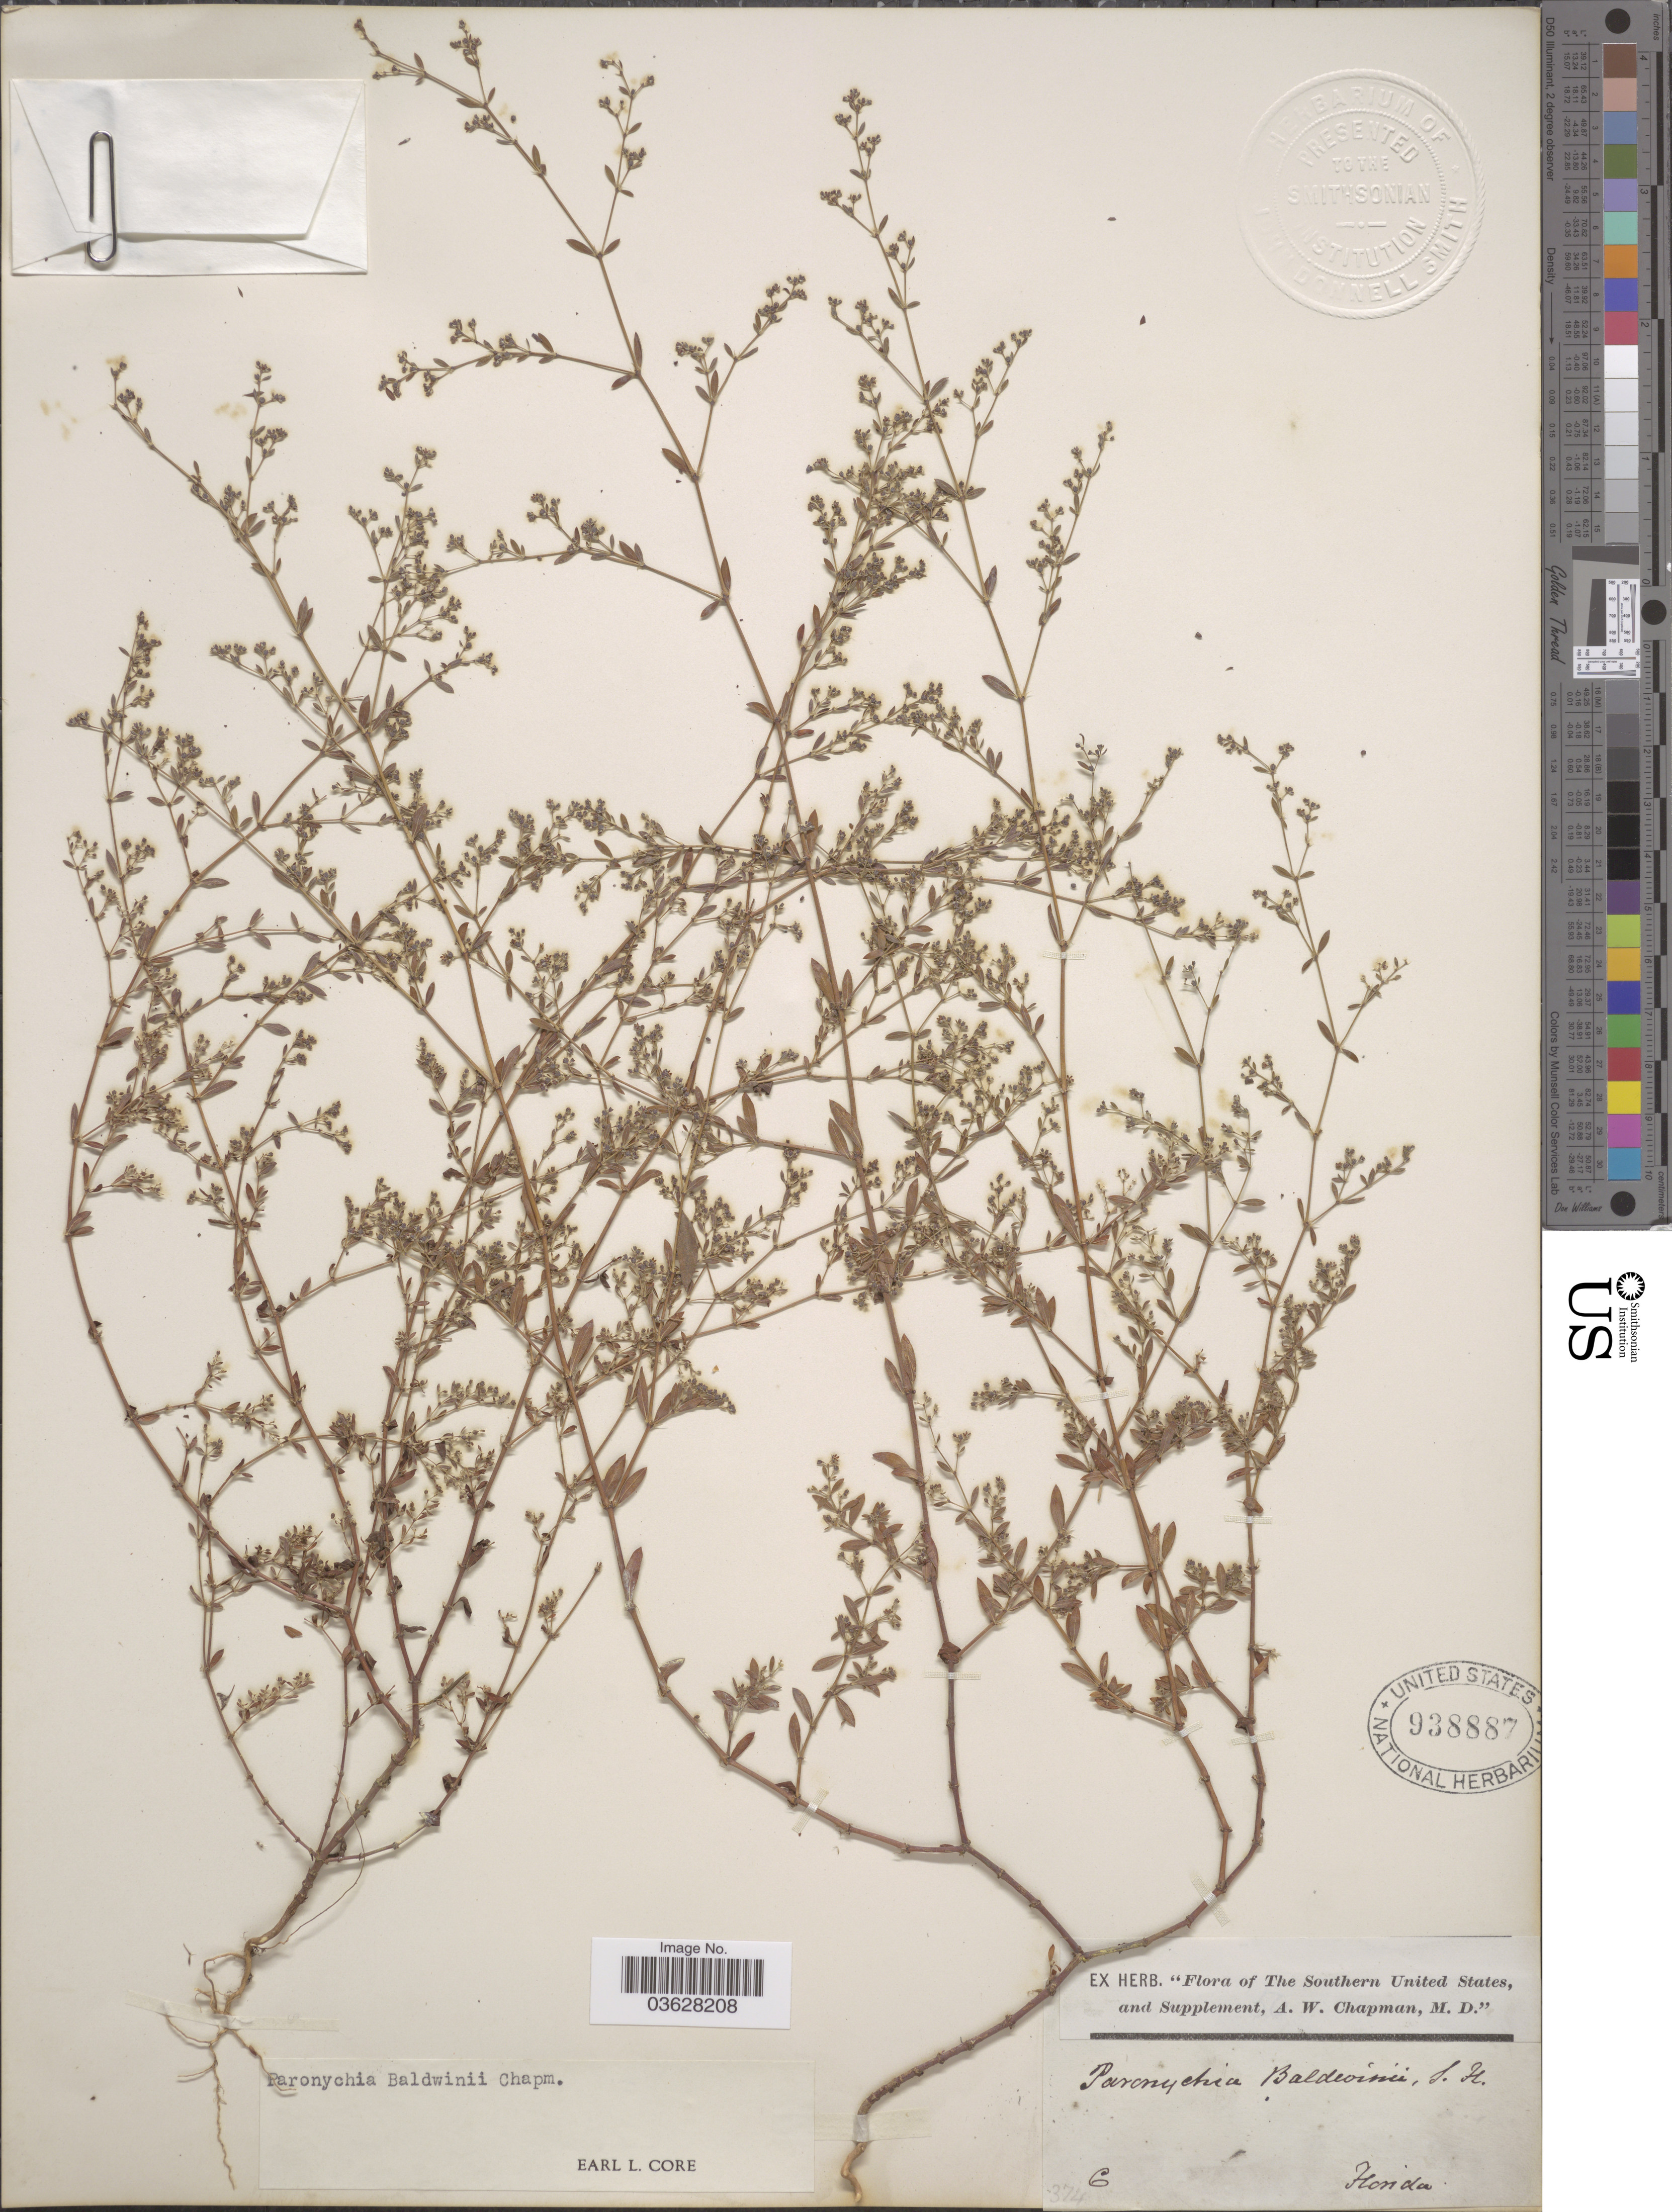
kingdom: Plantae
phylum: Tracheophyta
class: Magnoliopsida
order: Caryophyllales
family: Caryophyllaceae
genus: Paronychia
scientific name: Paronychia baldwinii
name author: (A. Gray & Torr.) Fenzl ex Walp.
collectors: ex herb. A.W. Chapman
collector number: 6?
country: United States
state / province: Florida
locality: The Southern United States.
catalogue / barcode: US 938887